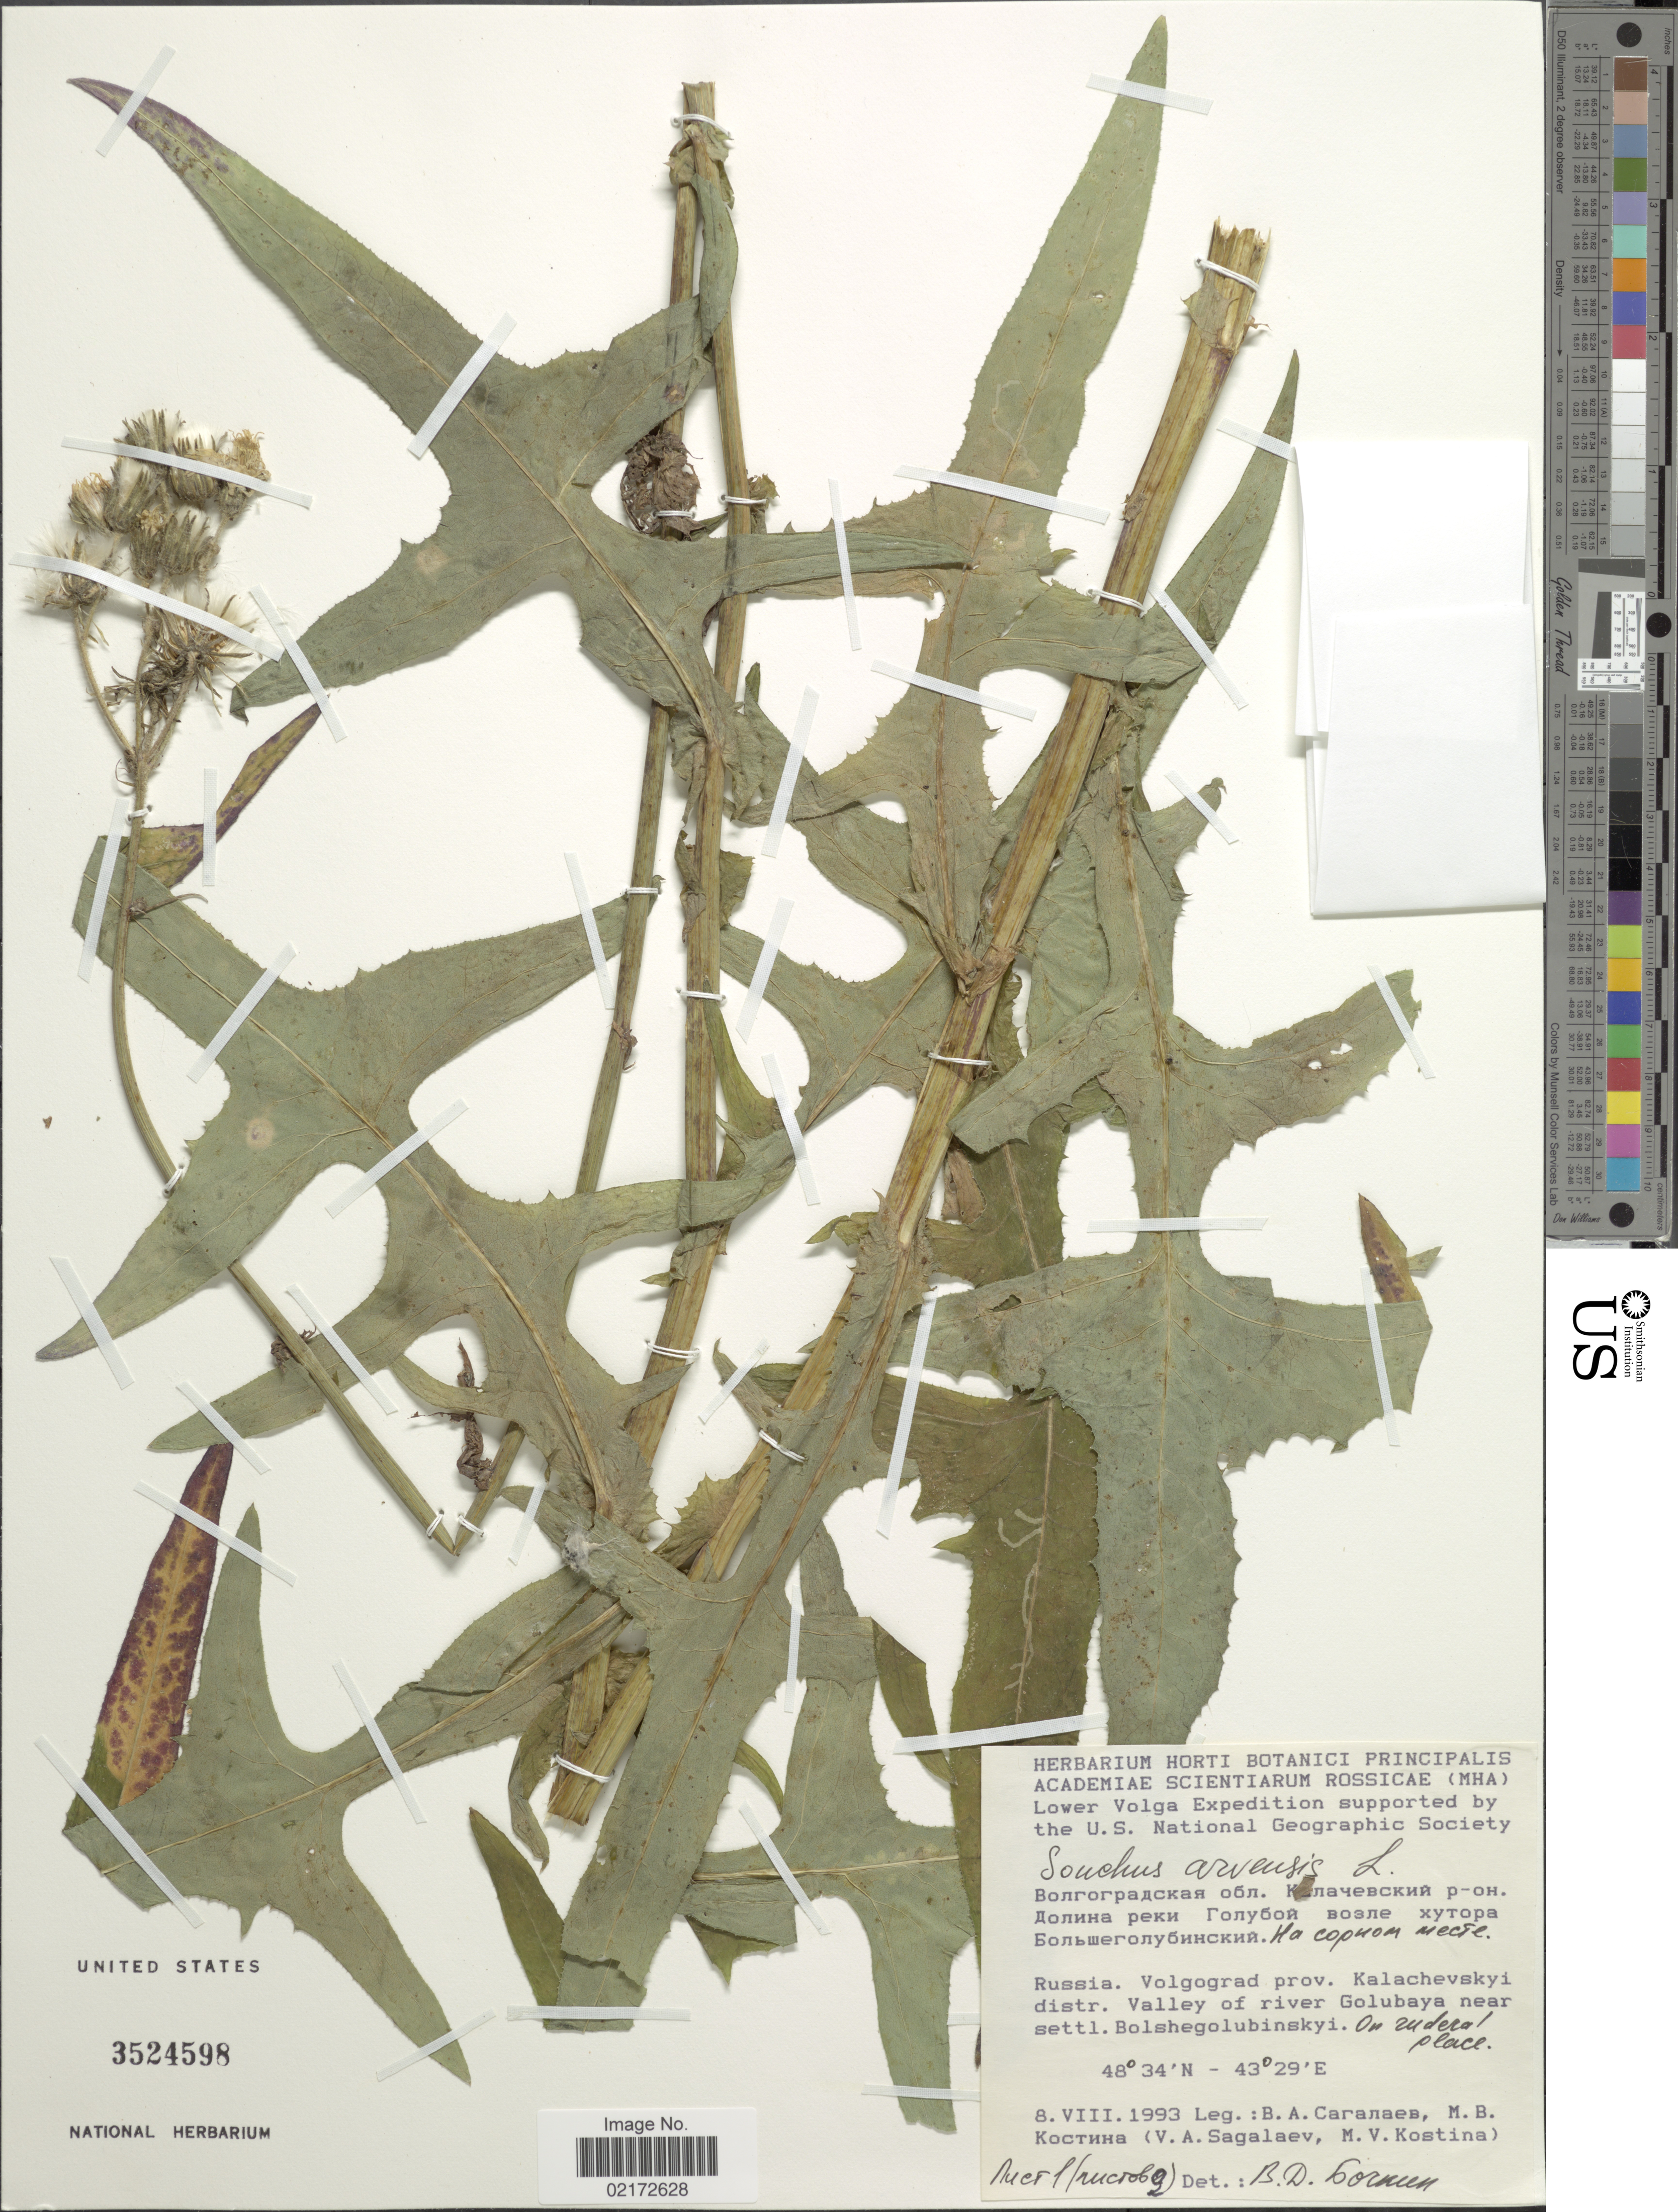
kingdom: Plantae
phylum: Tracheophyta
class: Magnoliopsida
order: Asterales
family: Asteraceae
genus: Sonchus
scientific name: Sonchus arvensis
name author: L.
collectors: V. Sagalaev & M. Kostina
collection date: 1993-08-08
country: Russian Federation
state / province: Volgograd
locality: Russia. Volgograd prov. Kalachevskyi distr. Valley of river Golubaya near settl. Bolshegolubinskyi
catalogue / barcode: US 3524598